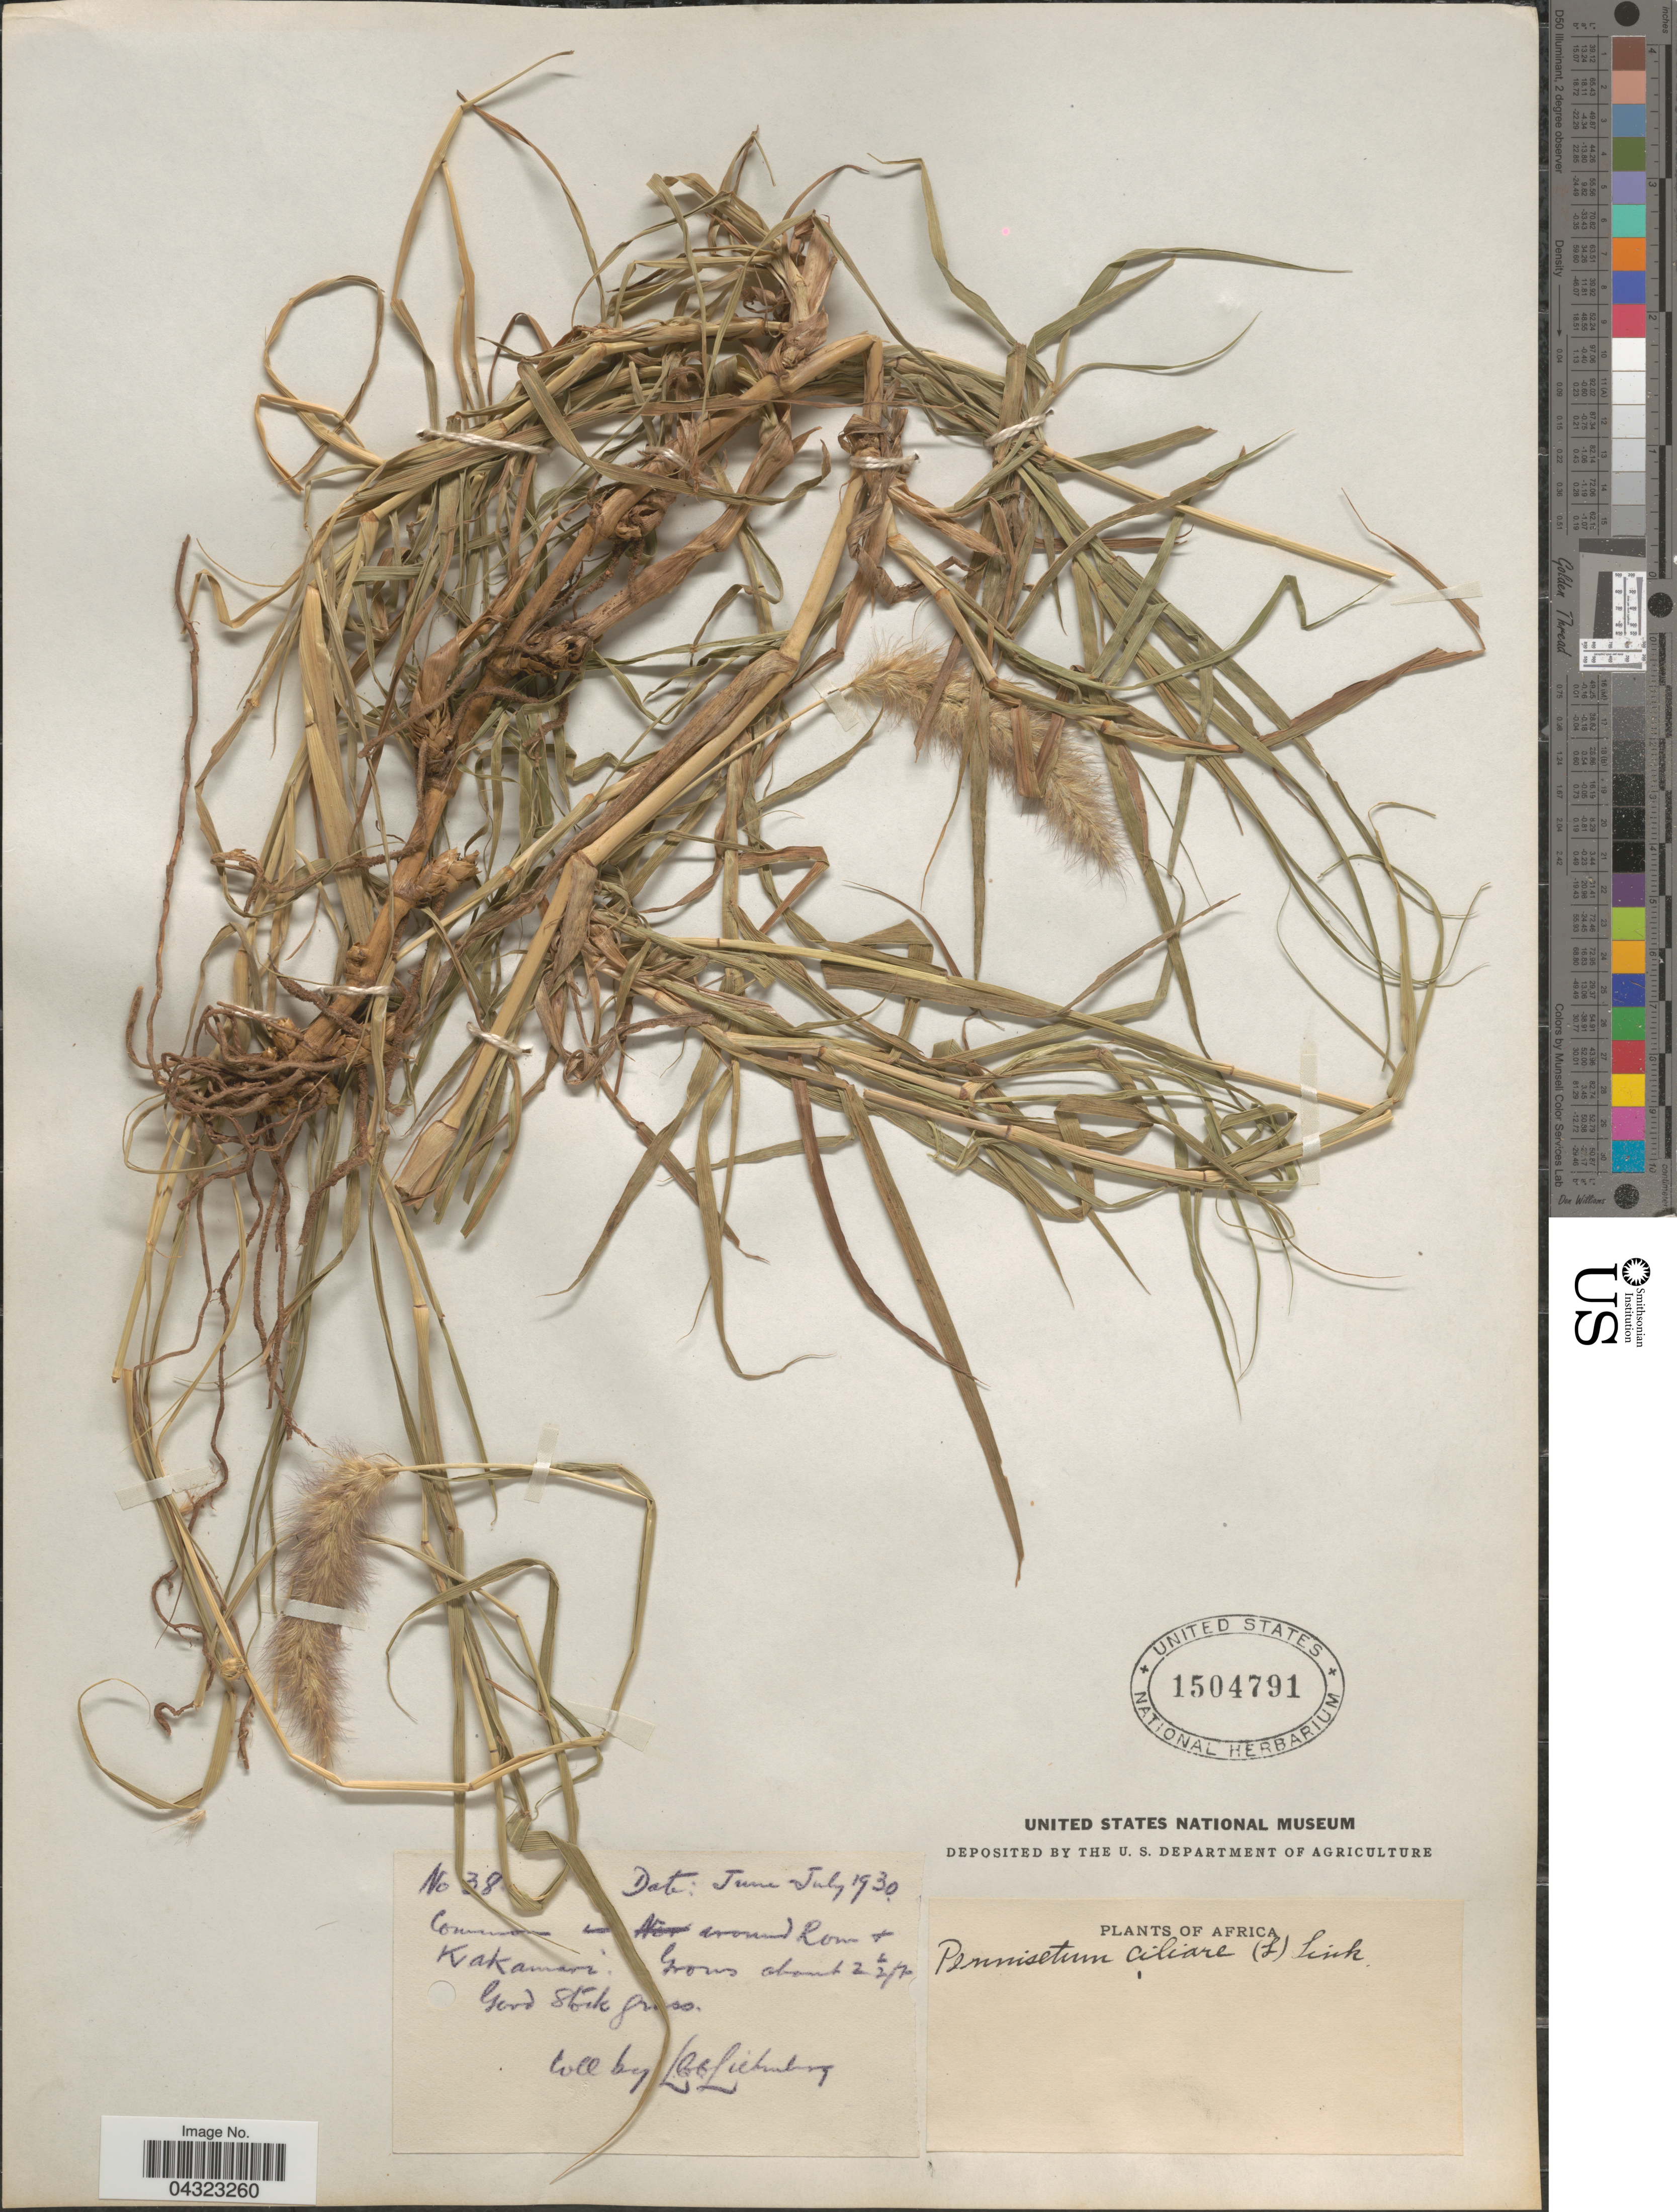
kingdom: Plantae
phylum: Tracheophyta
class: Liliopsida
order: Poales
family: Poaceae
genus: Cenchrus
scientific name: Cenchrus ciliaris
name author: L.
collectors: L. Liebenberg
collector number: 38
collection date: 1930-06/1930-07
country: Uganda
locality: Kakamari. Africa.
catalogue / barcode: US 1504791